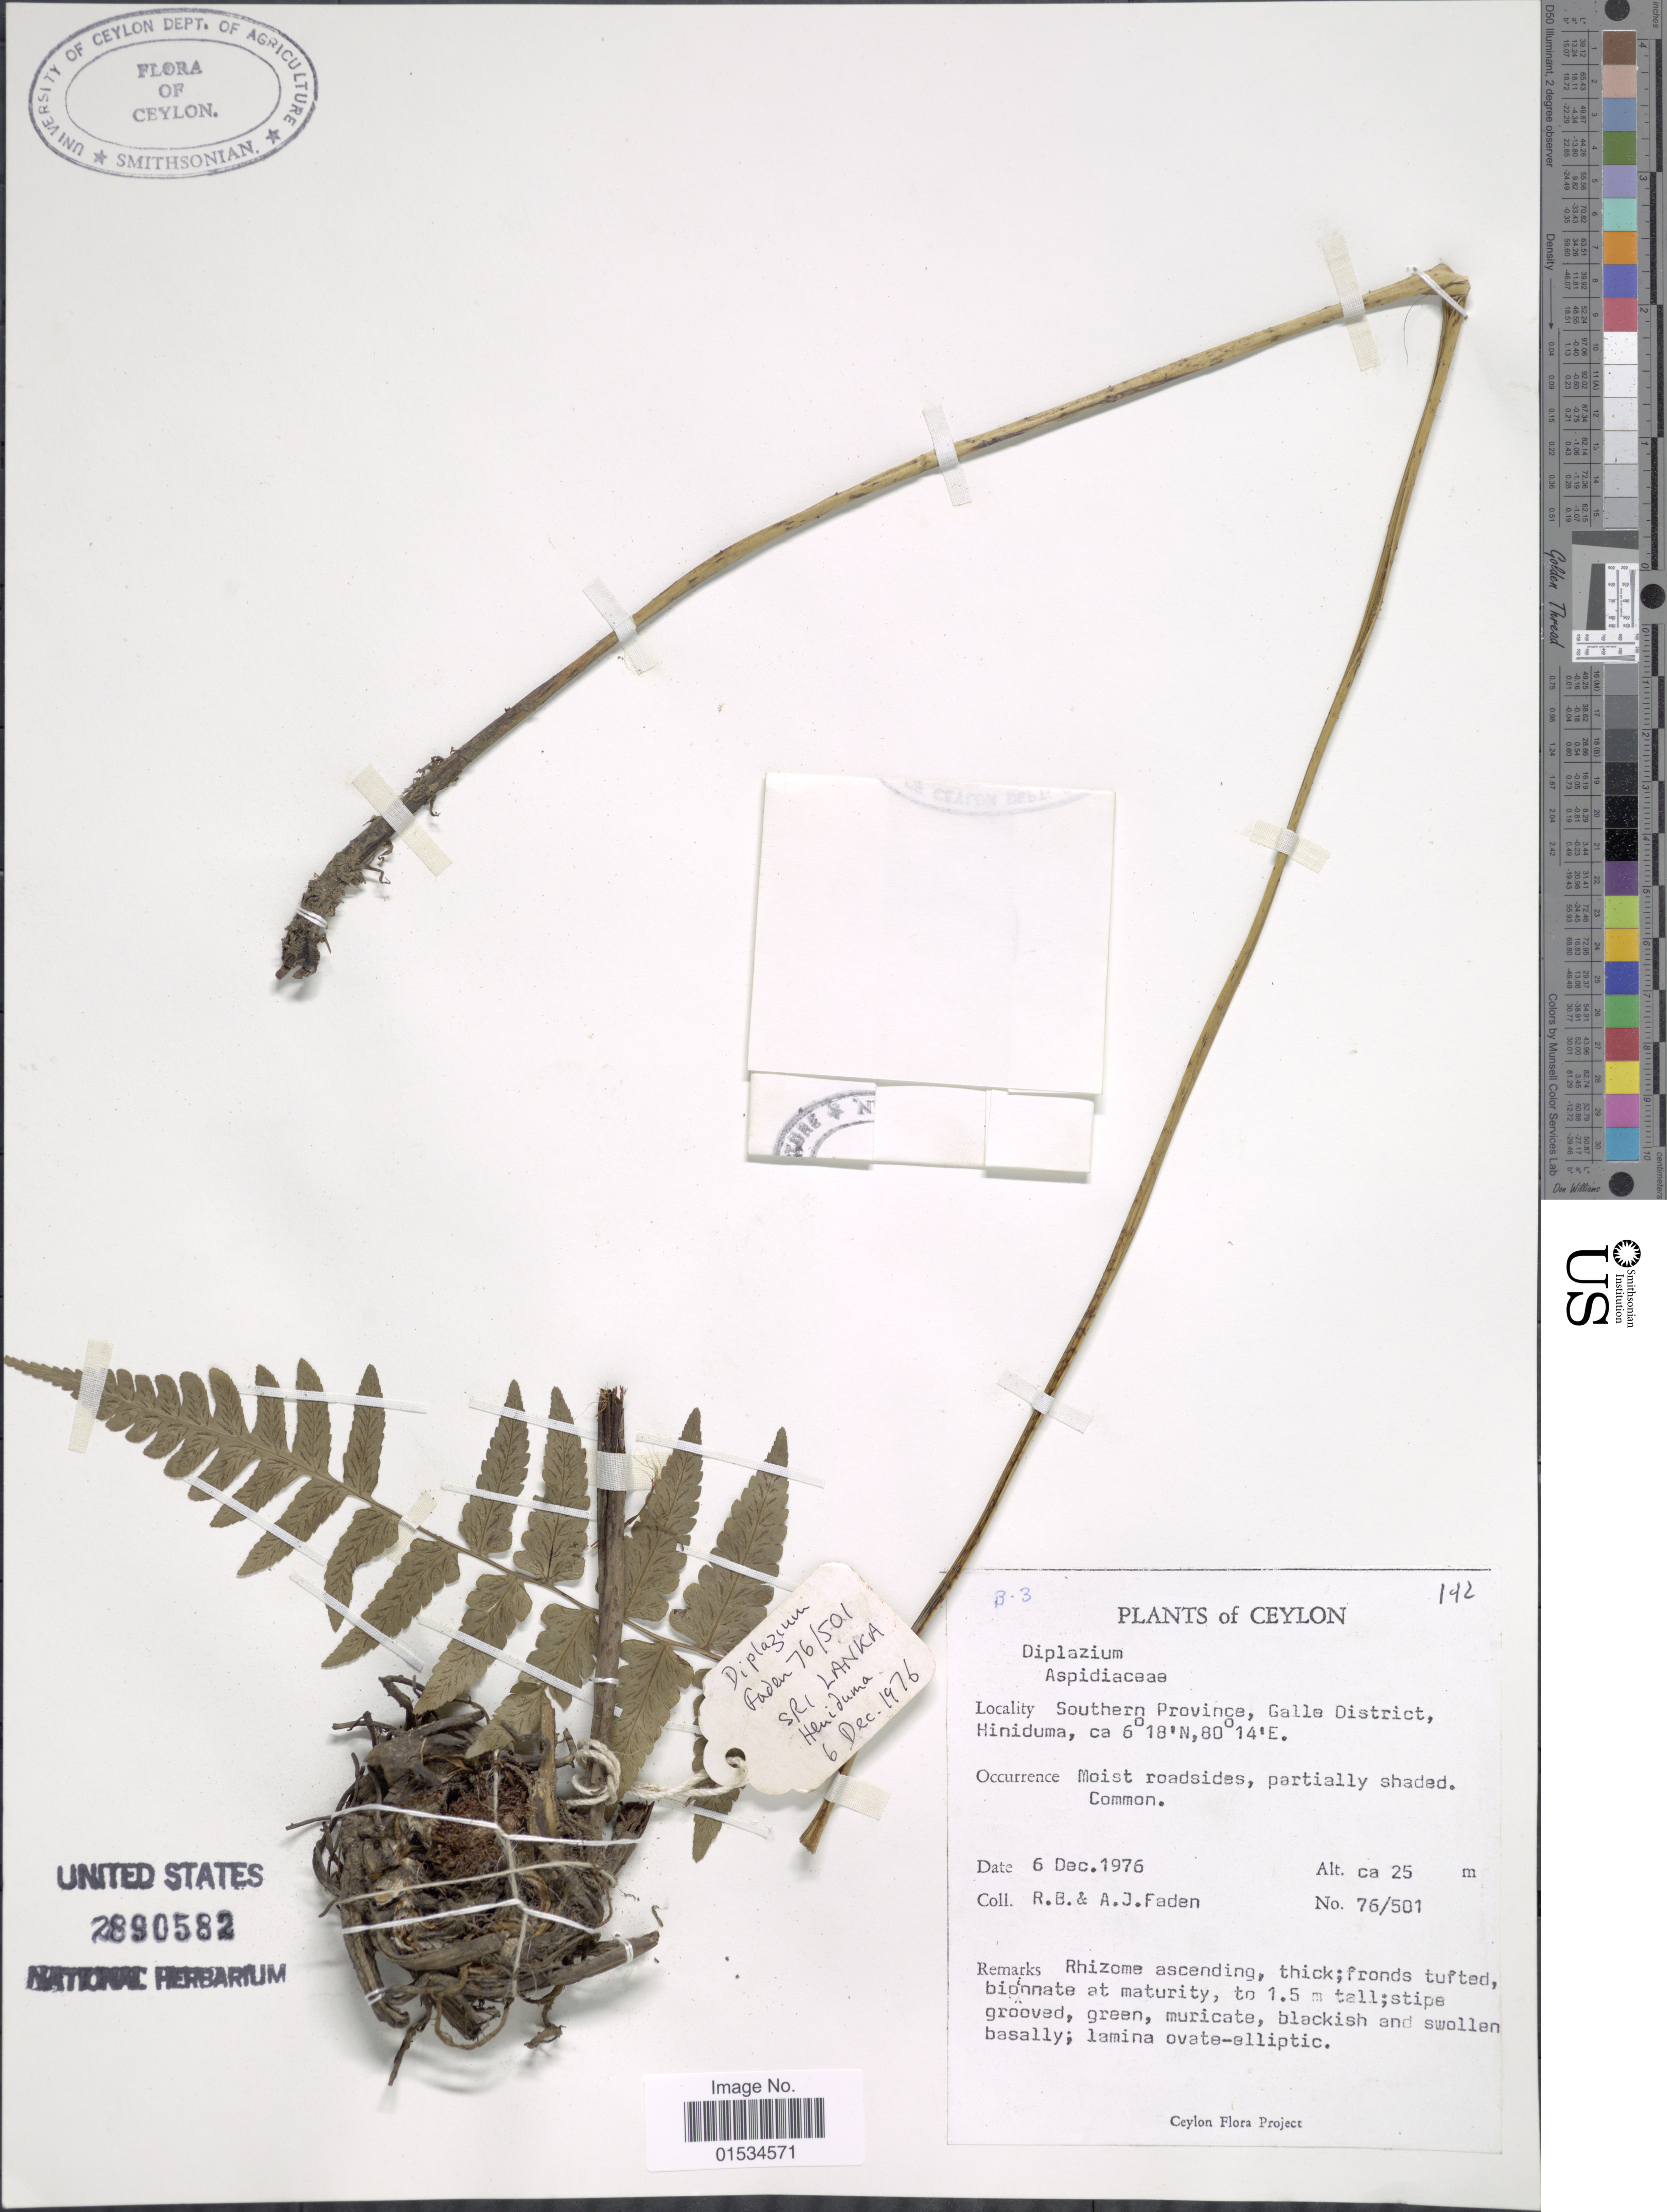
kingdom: Plantae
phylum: Tracheophyta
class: Polypodiopsida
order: Polypodiales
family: Athyriaceae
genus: Diplazium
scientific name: Diplazium sp.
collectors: R. B. Faden & A. J. Faden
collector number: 76/501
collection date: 1976-12-06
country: Sri Lanka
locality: Ceylon, Southern Province, Galle District Hiniduma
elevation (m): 25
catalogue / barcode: US 2890582